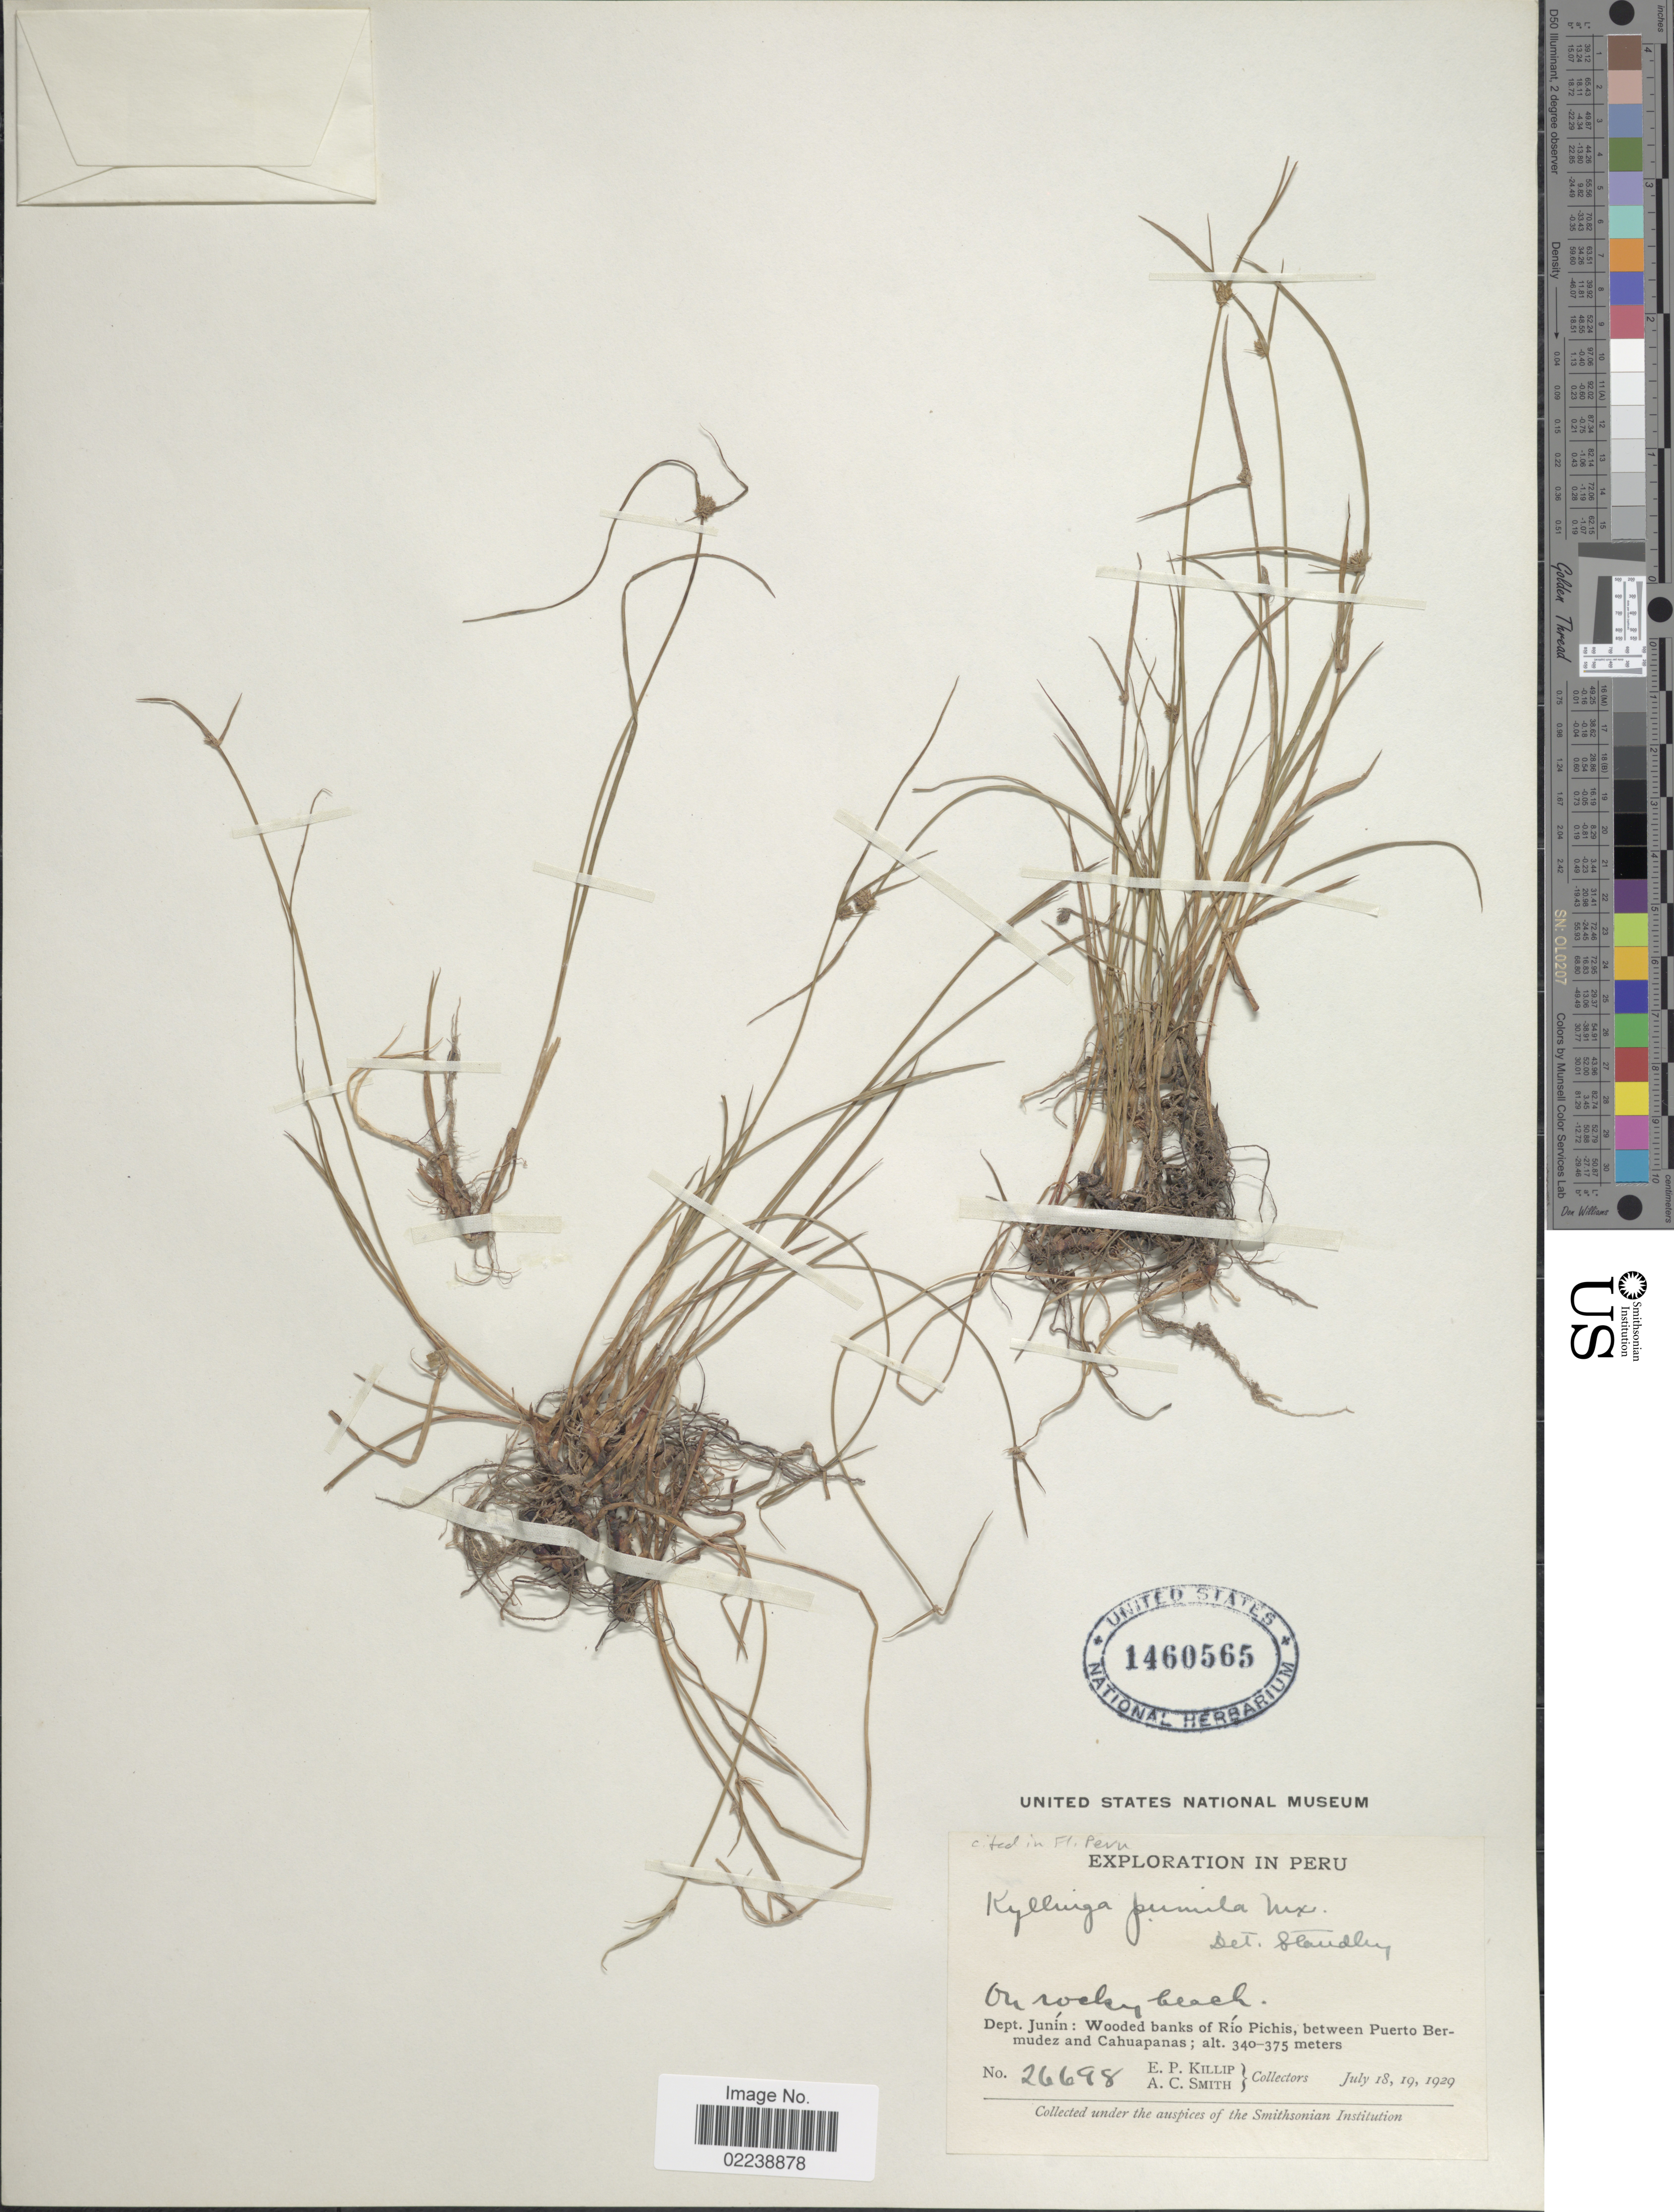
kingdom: Plantae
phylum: Tracheophyta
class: Liliopsida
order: Poales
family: Cyperaceae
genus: Cyperus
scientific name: Cyperus brevifolius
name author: (Rottb.) Hassk.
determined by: Strong, M. T., (US), Smithsonian Institution - National Museum of Natural History (UNITED STATES)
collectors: E. P. Killip & A. C. Smith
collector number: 26698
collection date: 1929-07-18/1929-07-19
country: Peru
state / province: Junín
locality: Wooded banks of Rio Pichis, between Puerto Bermudez and Cahuapanas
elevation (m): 340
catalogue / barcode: US 1460565